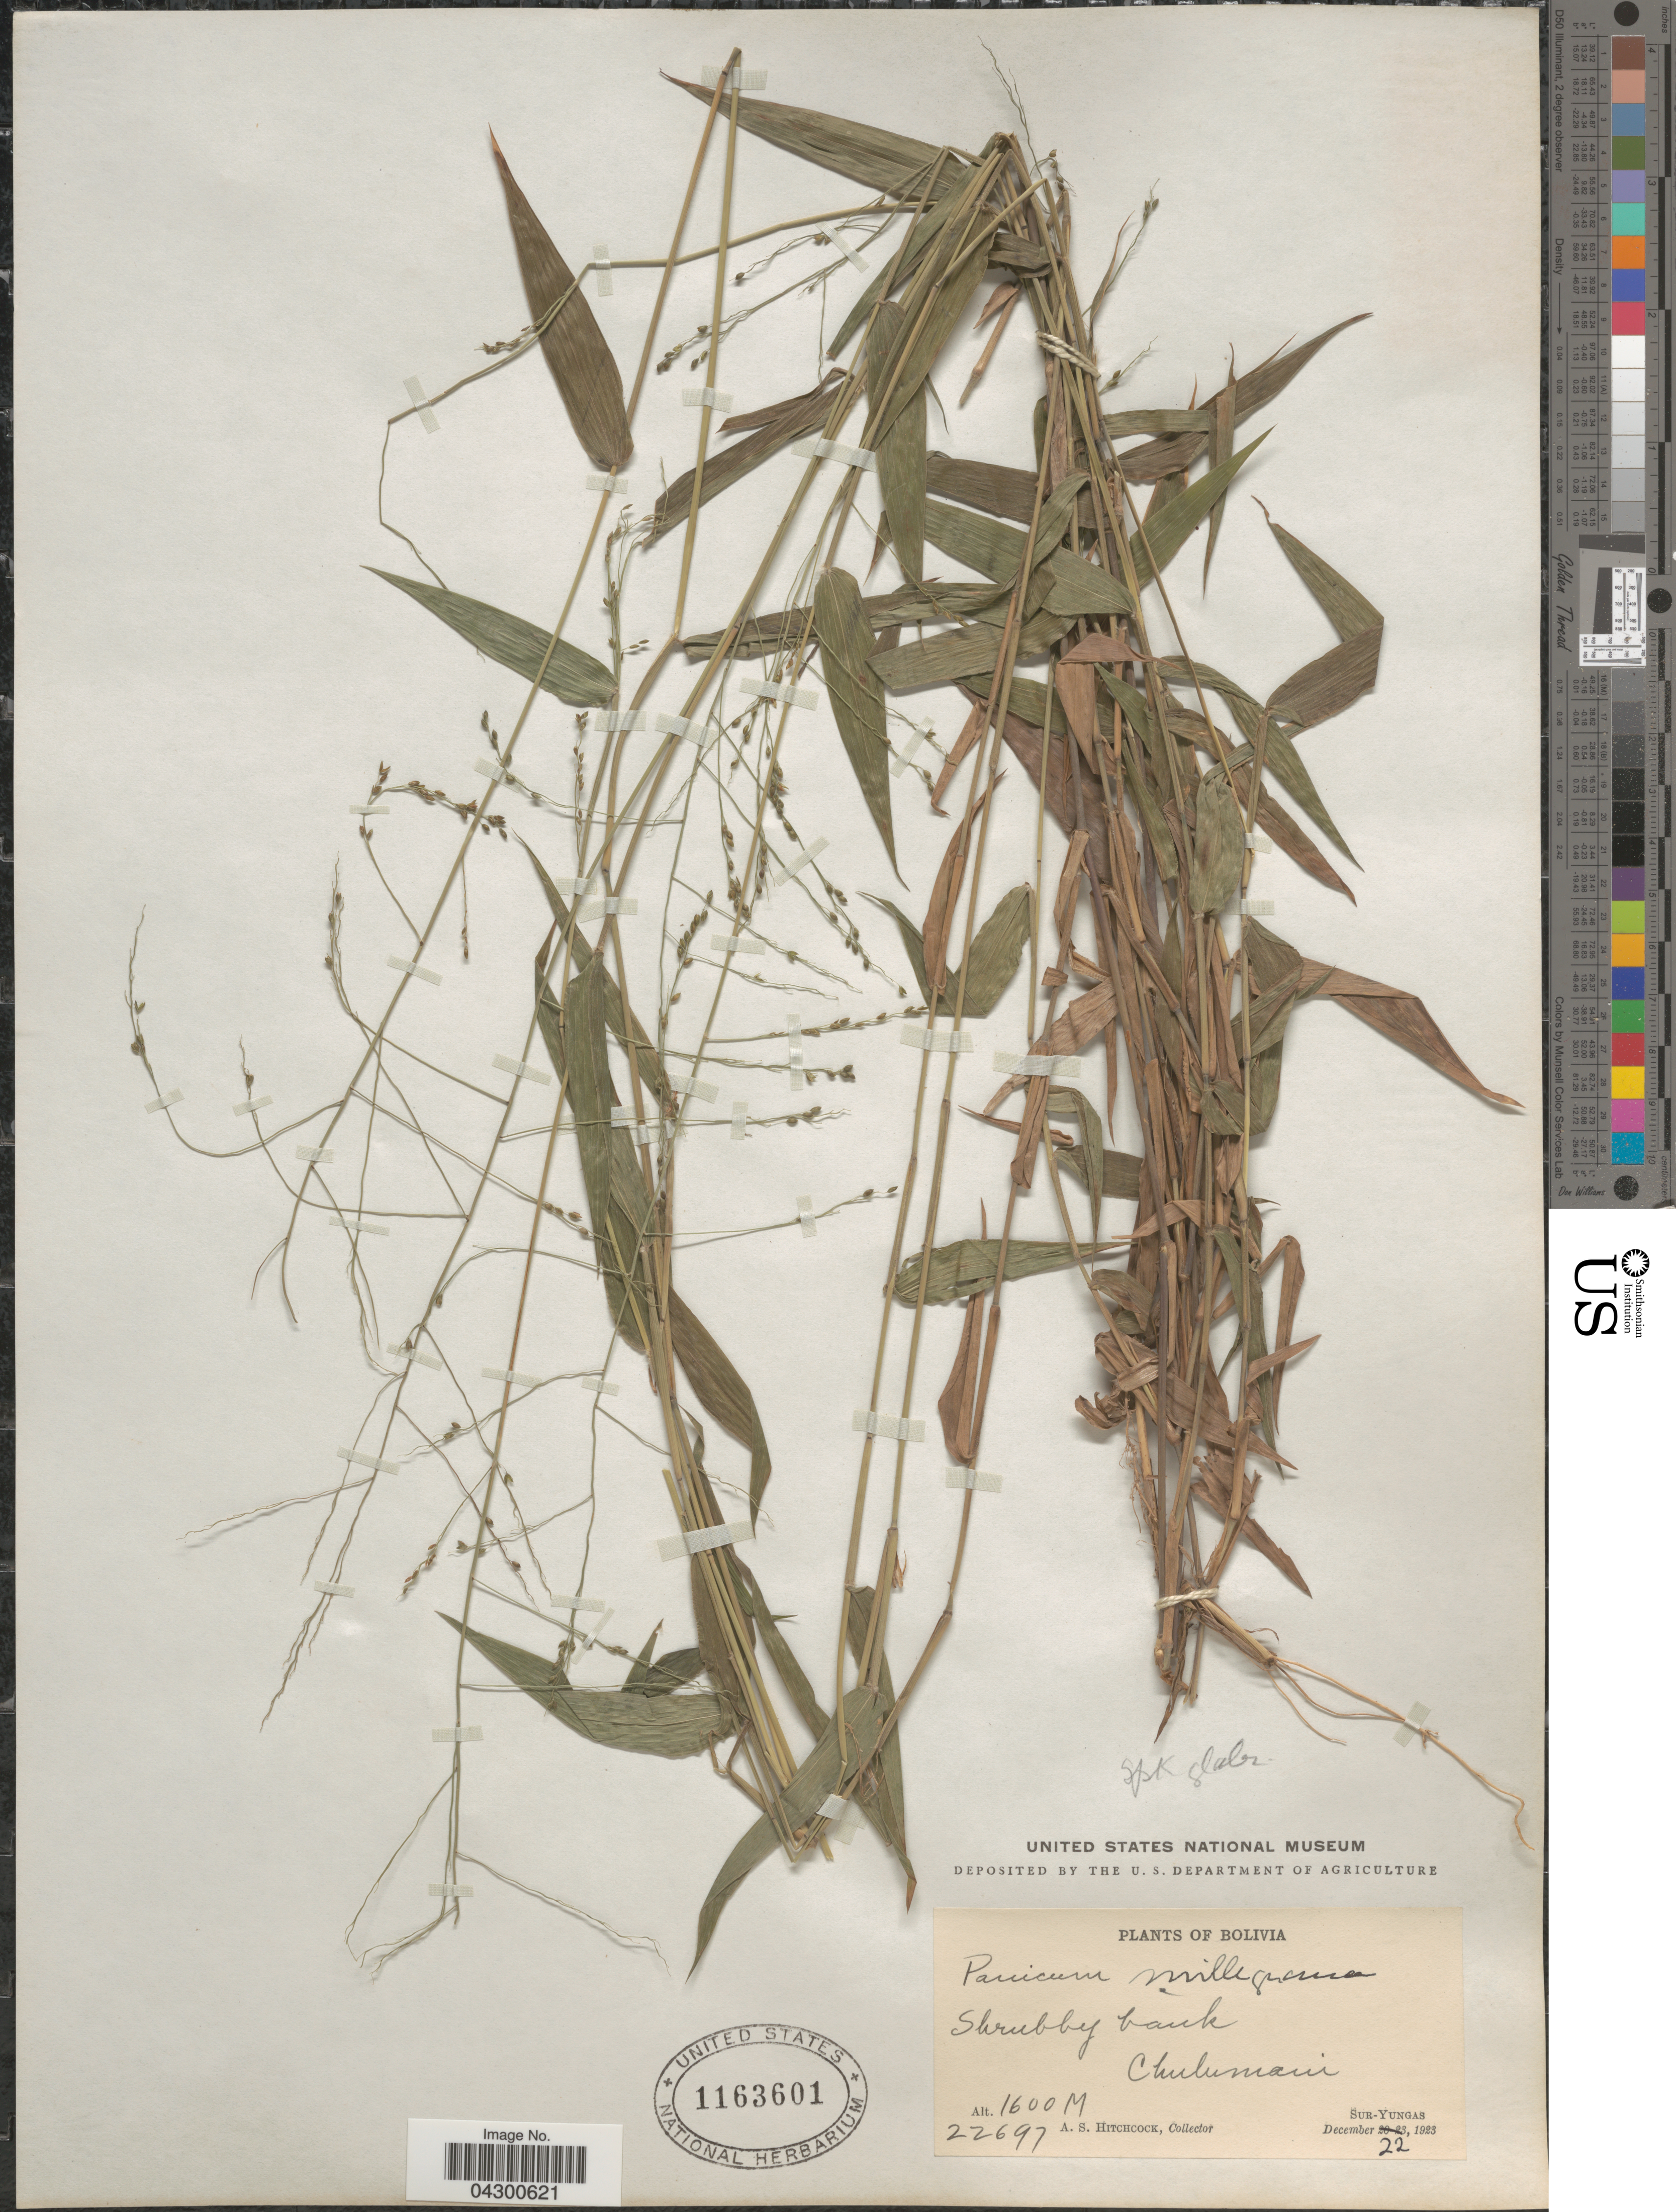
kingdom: Plantae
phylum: Tracheophyta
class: Liliopsida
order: Poales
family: Poaceae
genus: Panicum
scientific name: Panicum sellowii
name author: Nees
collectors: A. S. Hitchcock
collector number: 22697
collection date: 1923-12-22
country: Bolivia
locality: Chulumani. Sur-Yungas.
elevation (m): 1600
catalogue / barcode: US 1163601